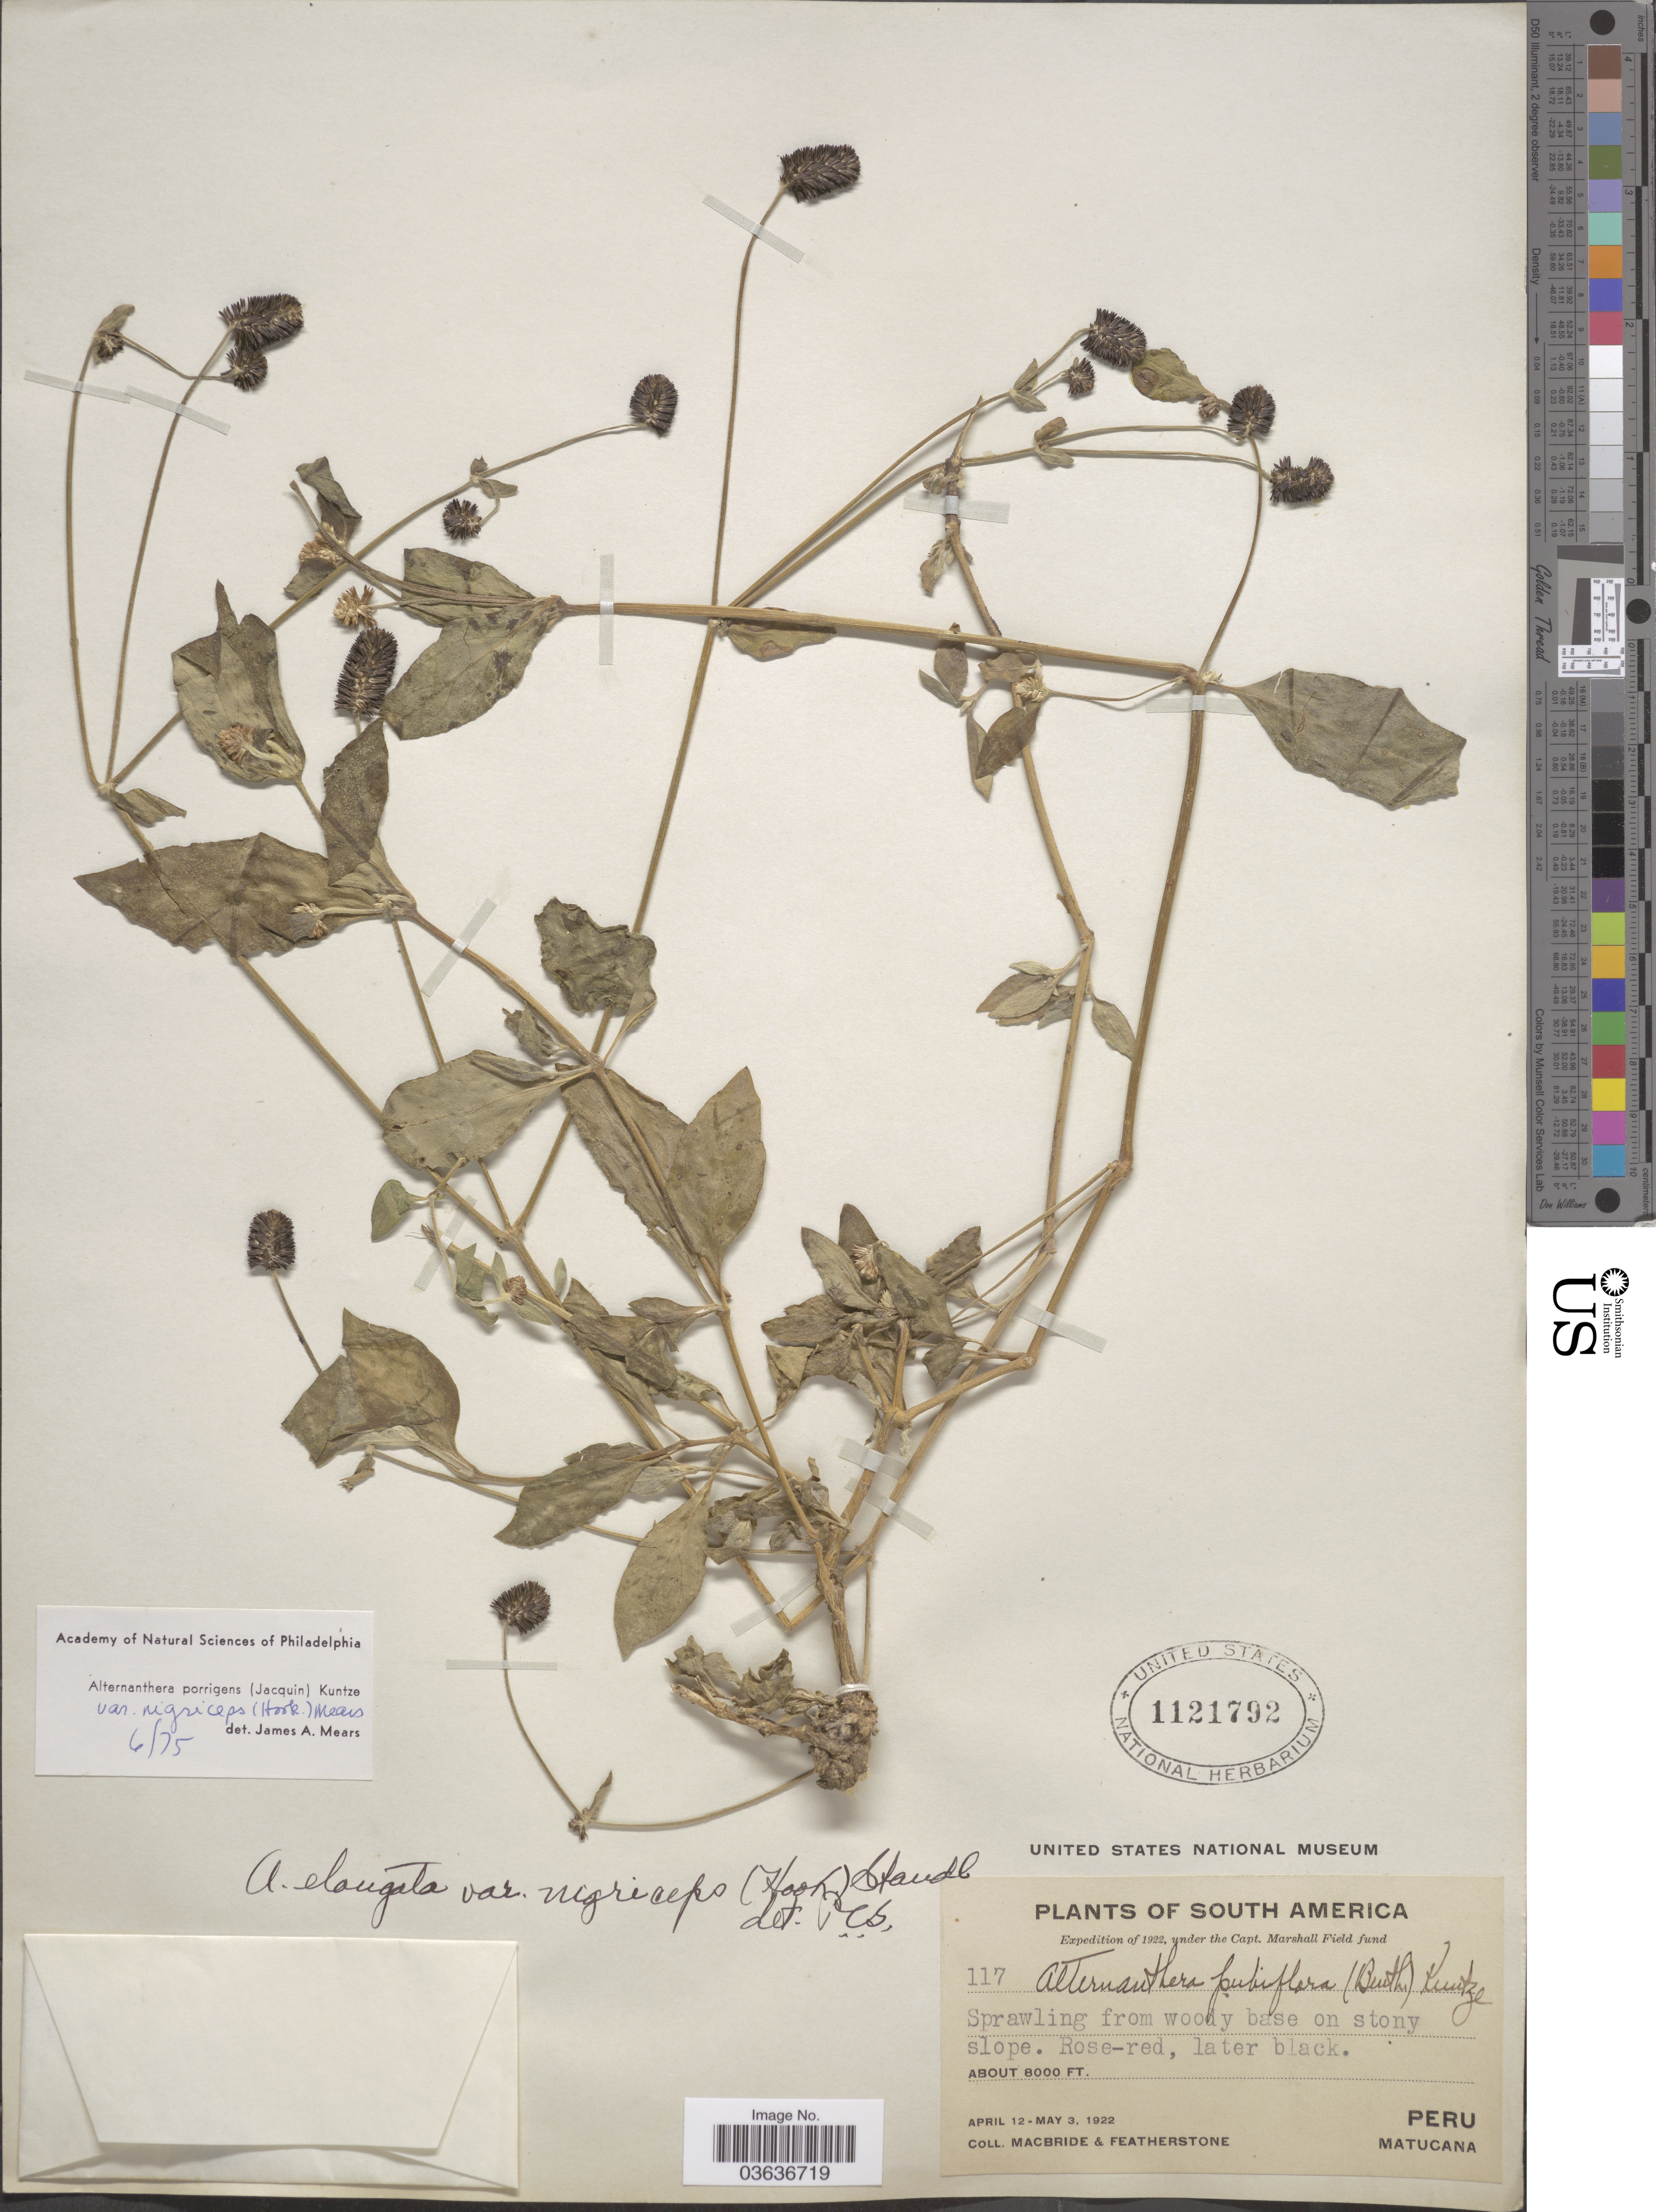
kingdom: Plantae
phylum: Tracheophyta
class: Magnoliopsida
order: Caryophyllales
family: Amaranthaceae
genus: Alternanthera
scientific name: Alternanthera porrigens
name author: (Jacq.) Kuntze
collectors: Macbride, -- & -. Featherstone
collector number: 117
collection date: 1922-04-12/1922-05-03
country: Peru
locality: Matucana.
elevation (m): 2438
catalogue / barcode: US 1121792